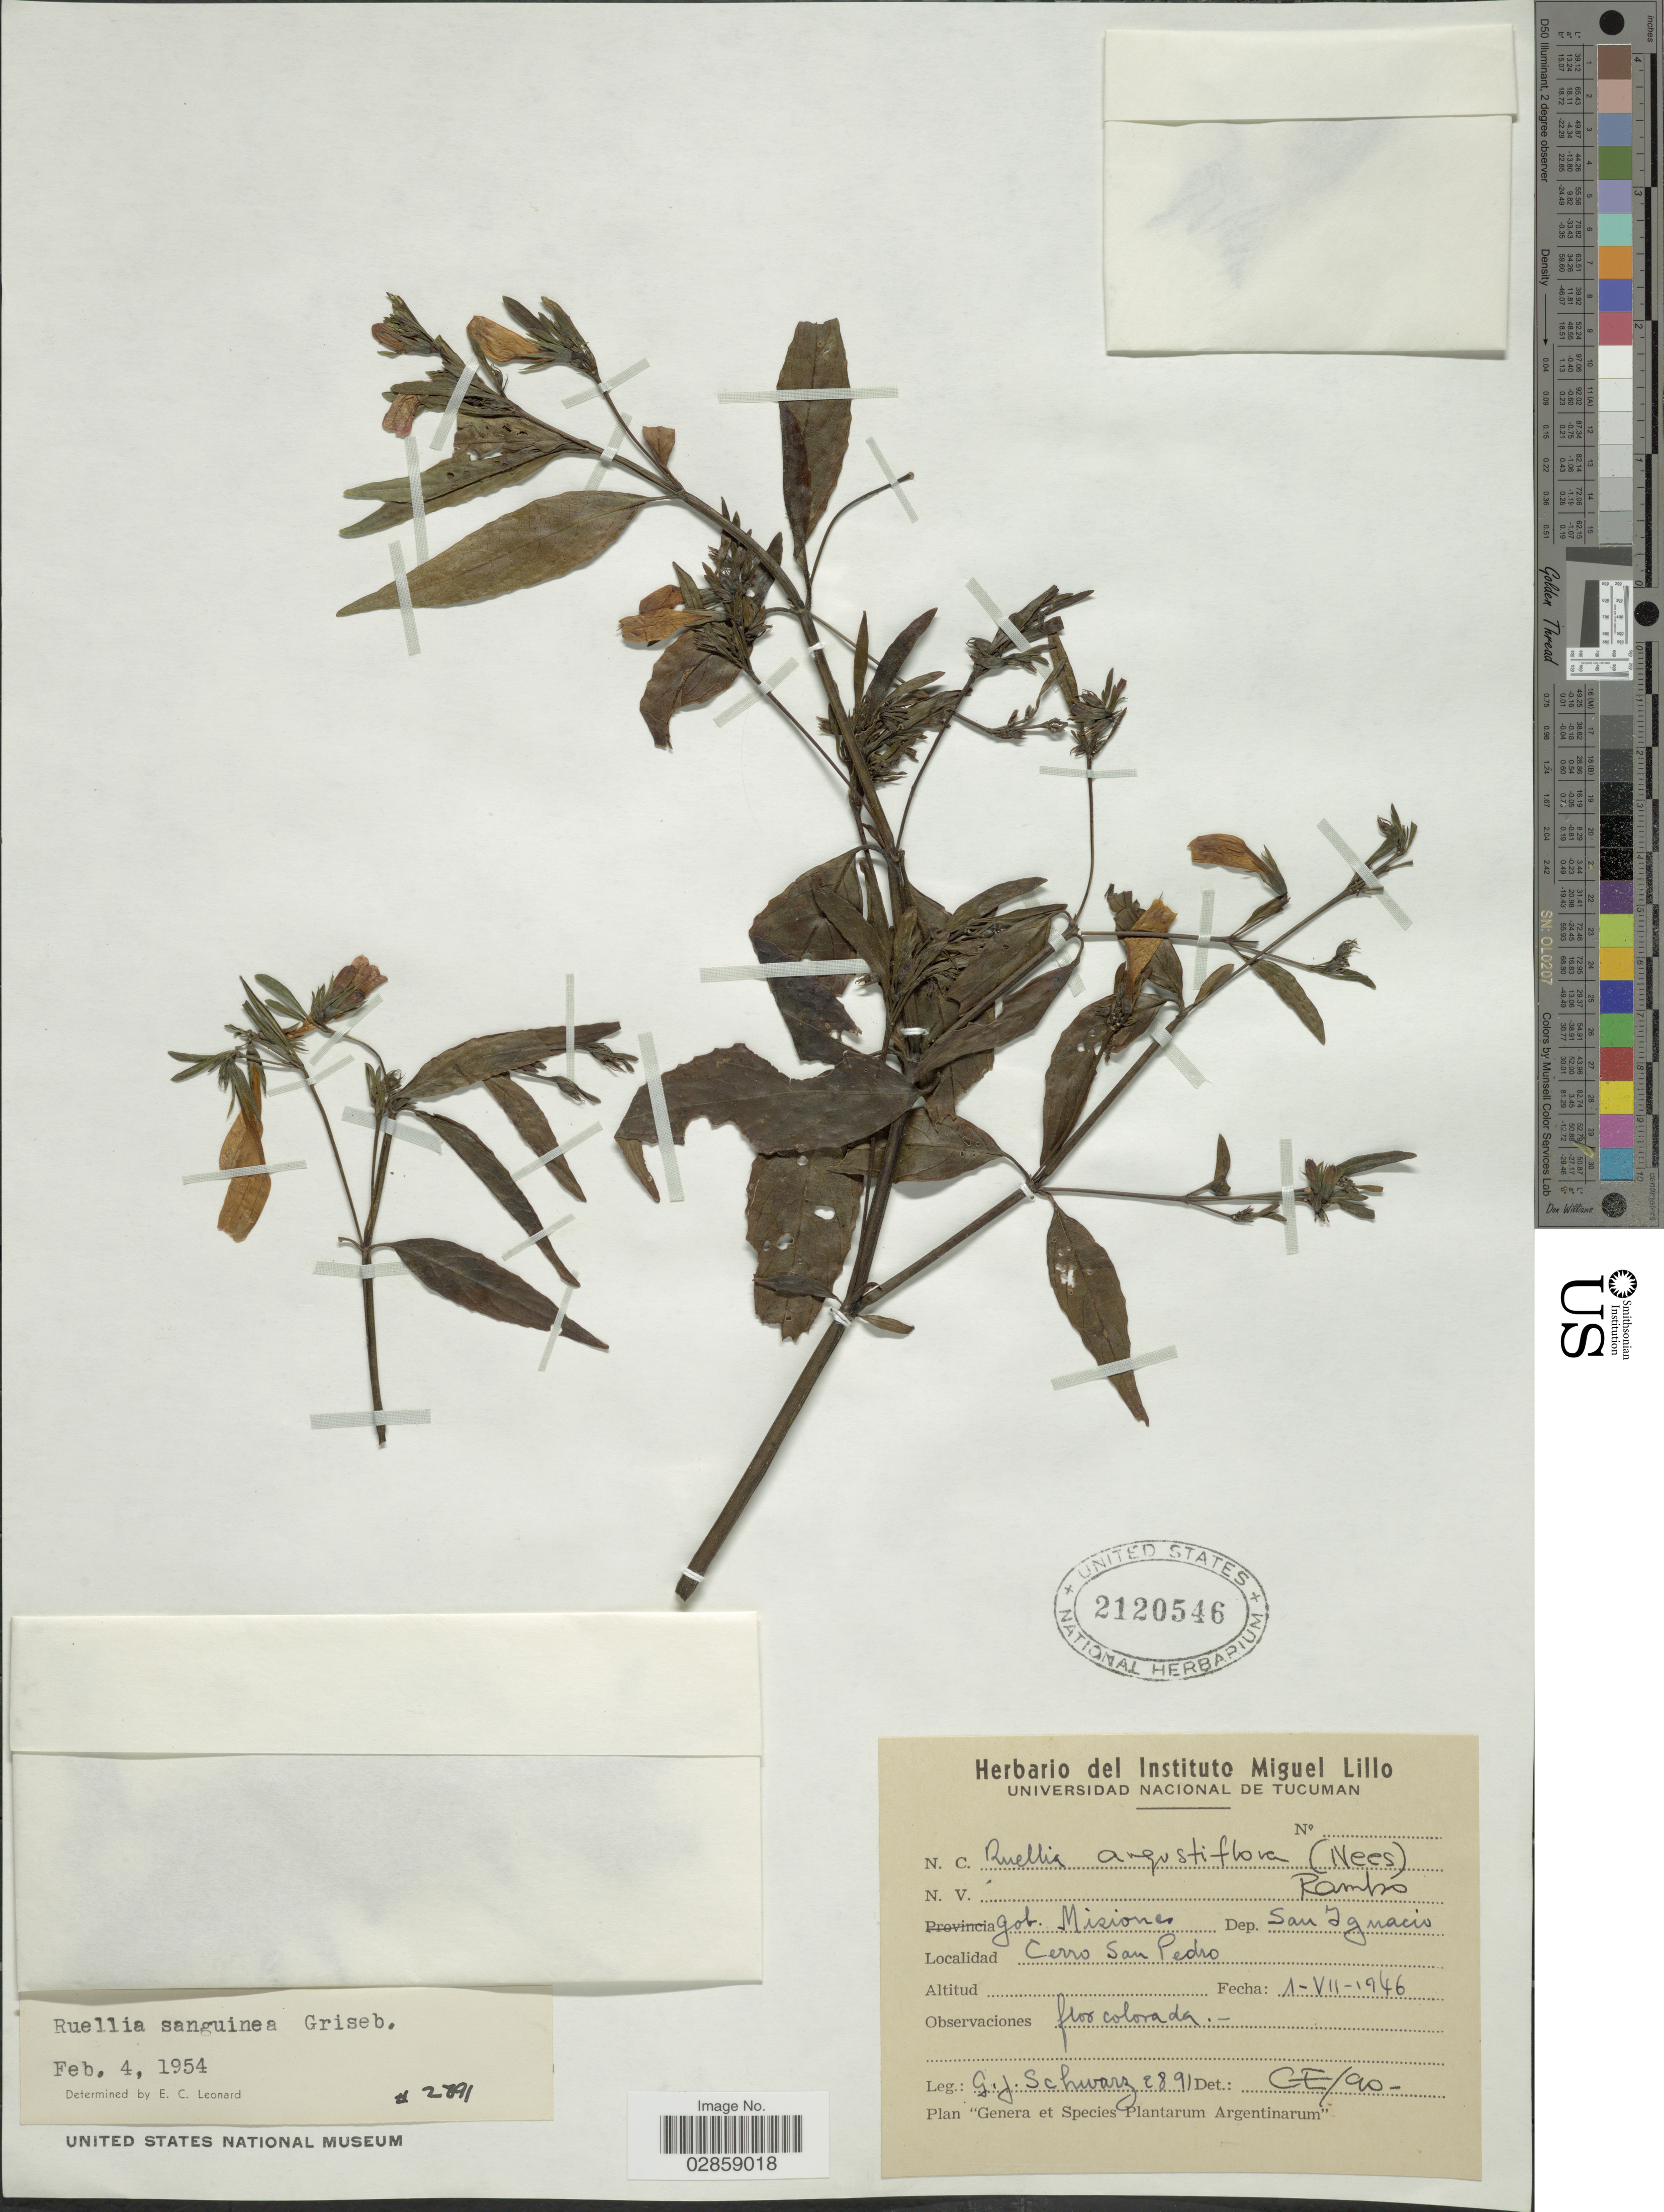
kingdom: Plantae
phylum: Tracheophyta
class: Magnoliopsida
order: Lamiales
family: Acanthaceae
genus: Ruellia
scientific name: Ruellia angustiflora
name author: (Nees) Lindau ex Rambo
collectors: G. J. Schwarz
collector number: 2891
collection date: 1946-07-01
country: Argentina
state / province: Misiones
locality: Gob. Misiones. Dep. San Ignacio. Cerro San Pedro.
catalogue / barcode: US 2120546